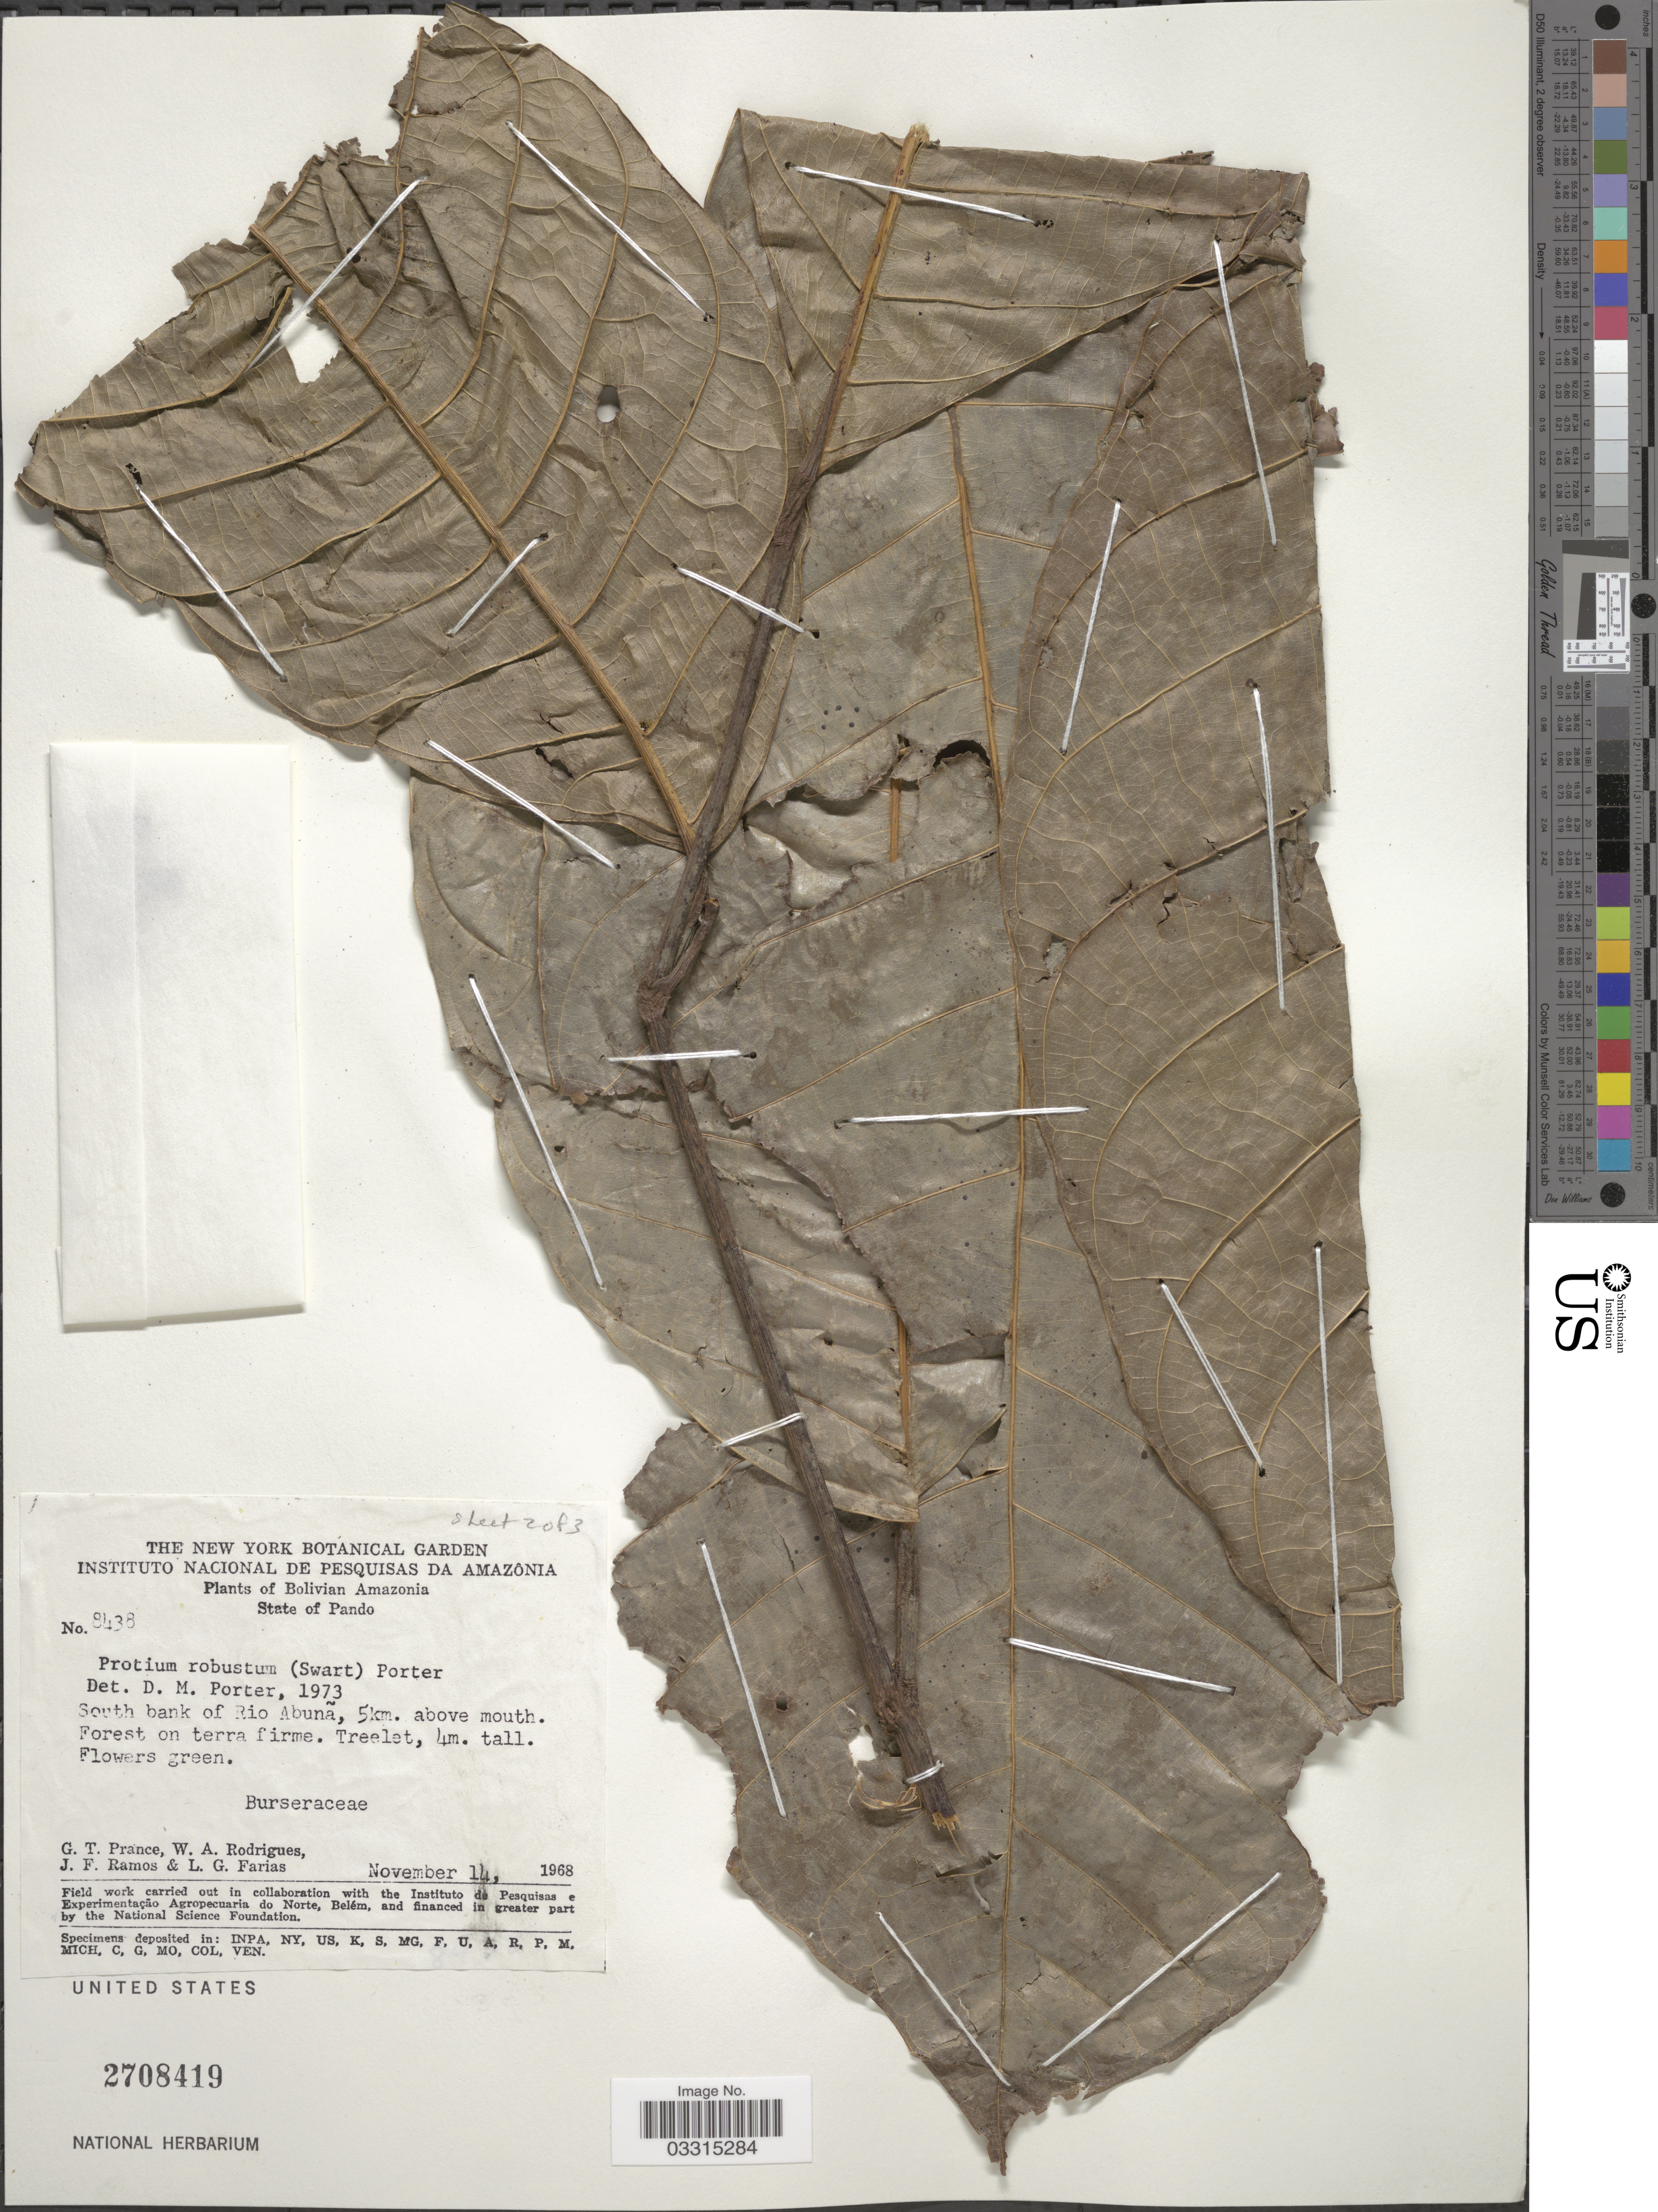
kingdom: Plantae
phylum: Tracheophyta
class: Magnoliopsida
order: Sapindales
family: Burseraceae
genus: Protium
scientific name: Protium robustum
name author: (Swart) D.M. Porter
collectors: G. T. Prance, W. A. Rodrigues, J. F. Ramos & L. G. Farias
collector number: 8438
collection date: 1968-11-14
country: Bolivia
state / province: Pando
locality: Bolivian Amazonia. South bank of Rio Abuña, 5km. above mouth. Forest on terra firme.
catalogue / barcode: US 2708419